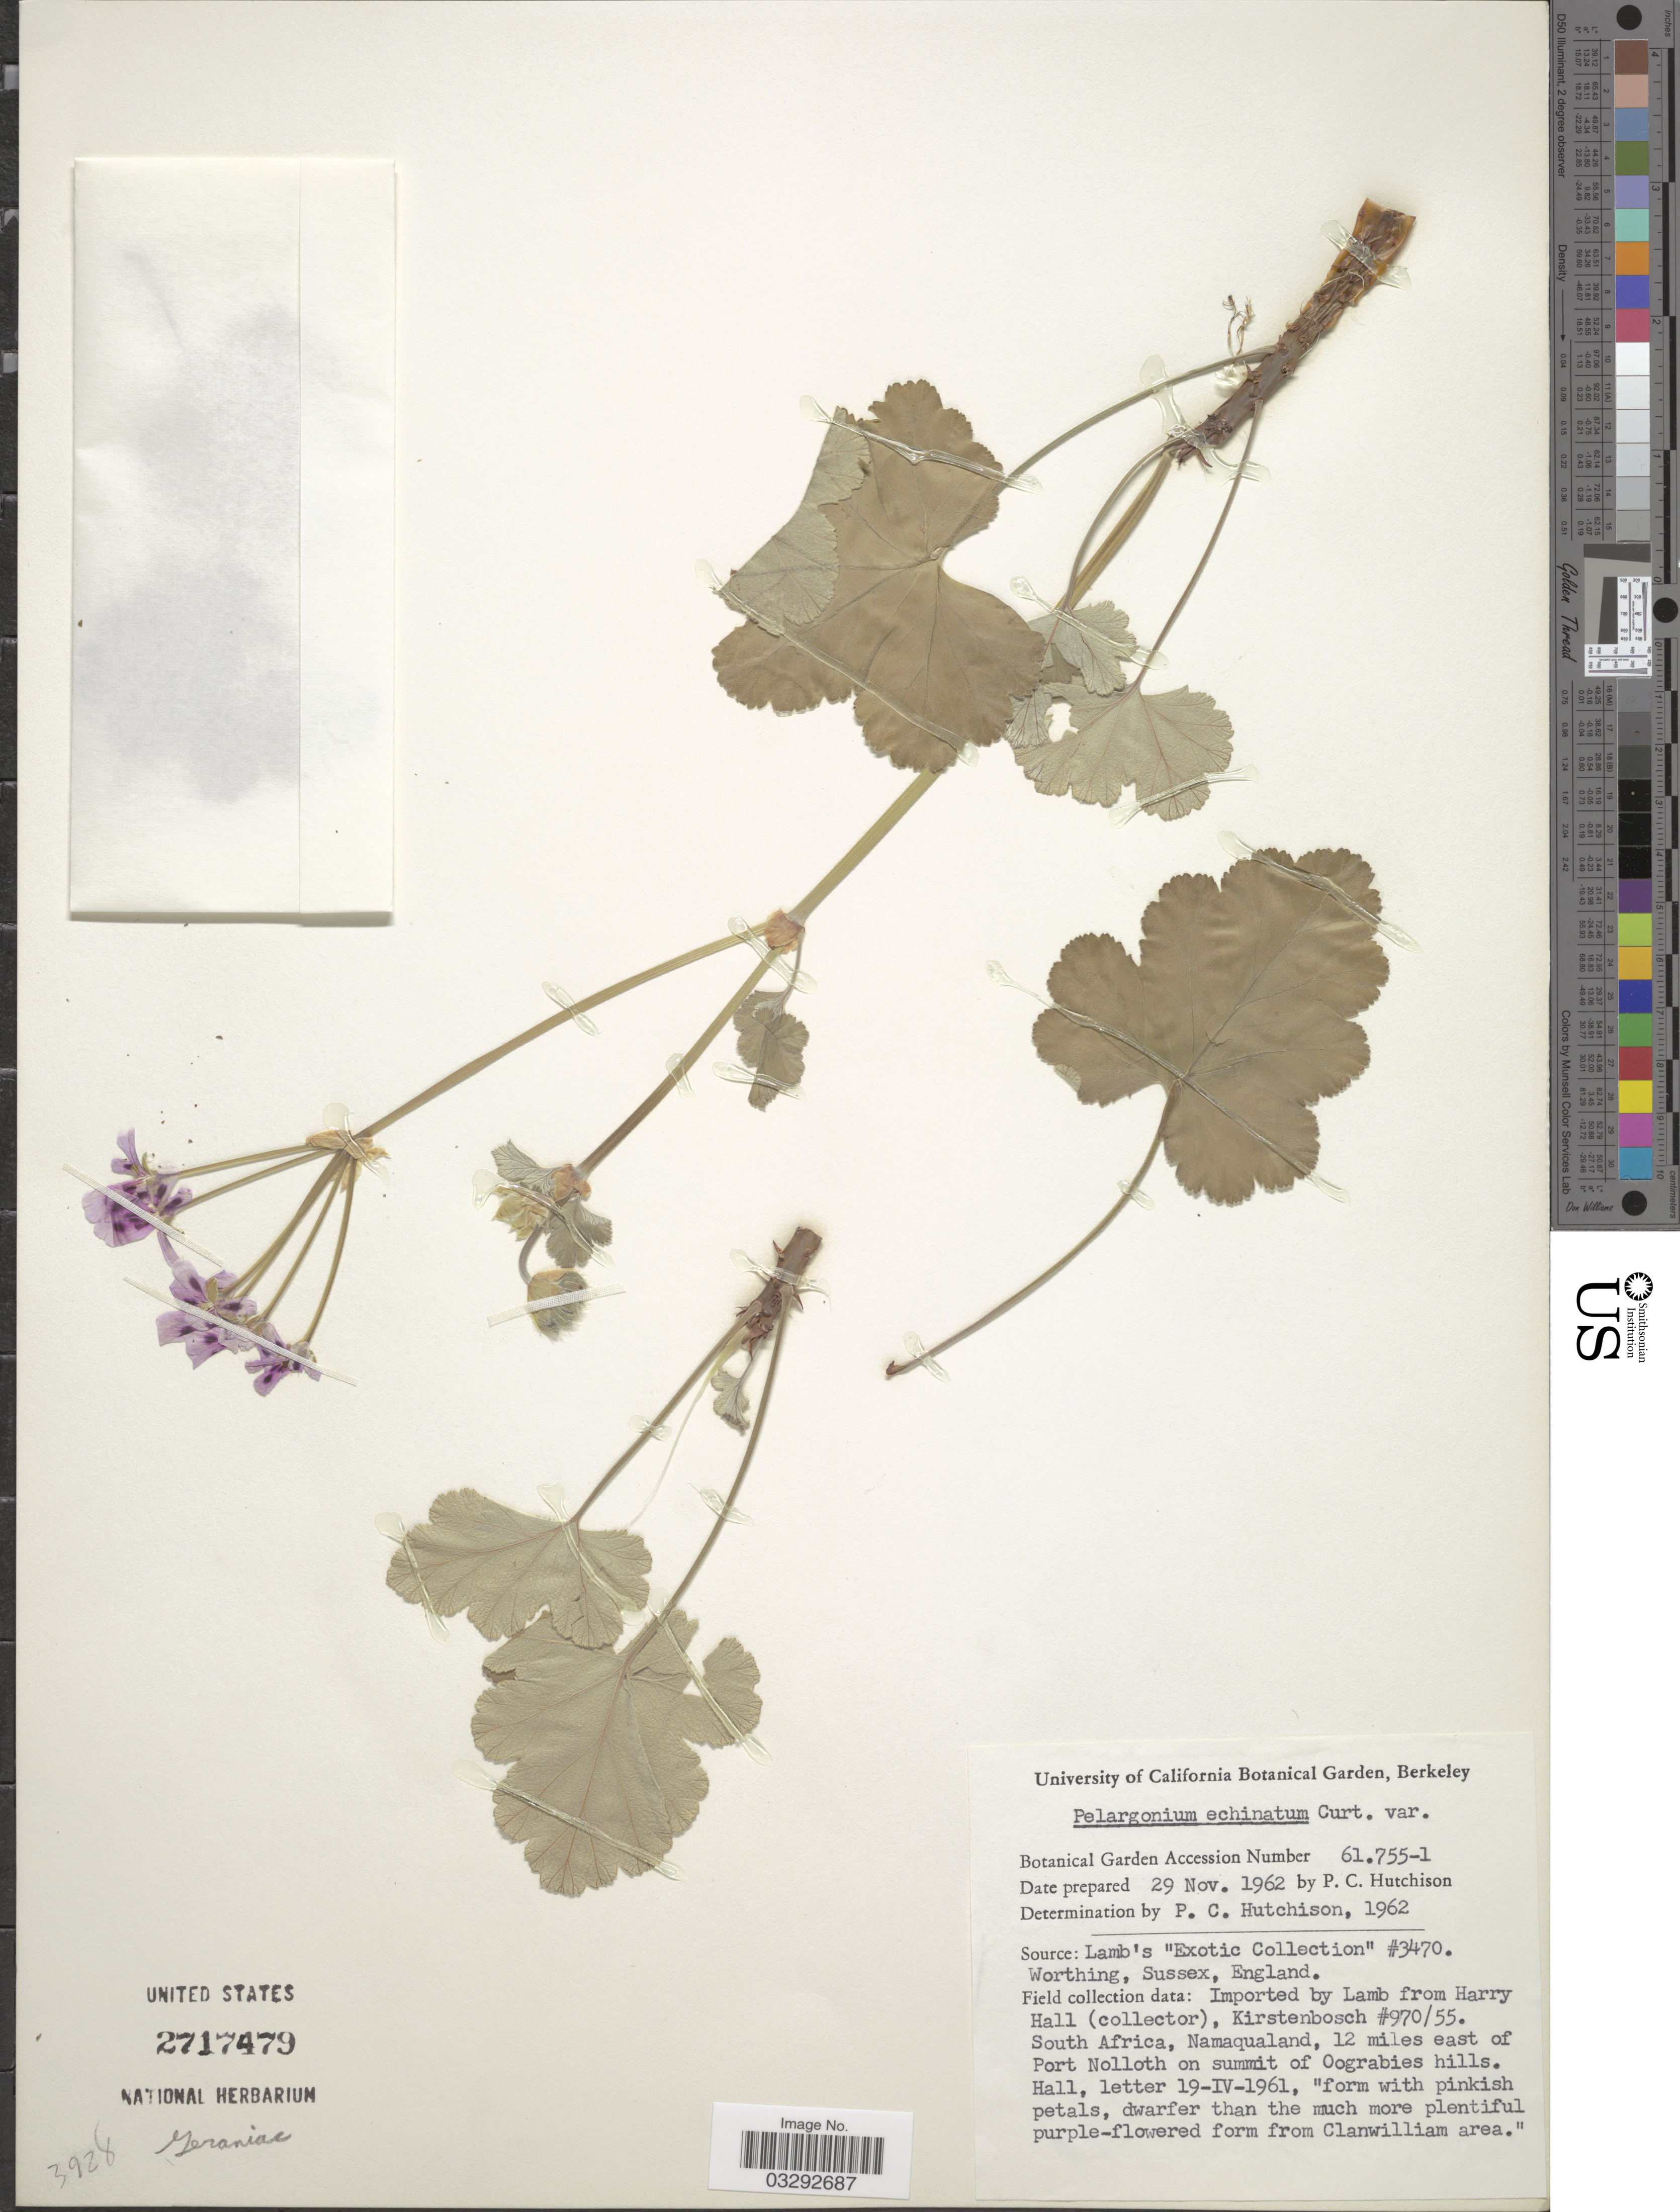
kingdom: Plantae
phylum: Tracheophyta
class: Magnoliopsida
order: Geraniales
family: Geraniaceae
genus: Pelargonium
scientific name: Pelargonium sp.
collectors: P. C. Hutchison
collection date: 1962-11-29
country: United States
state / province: California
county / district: Alameda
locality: University of California Botanical Garden, Berkeley.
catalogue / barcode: US 2717479